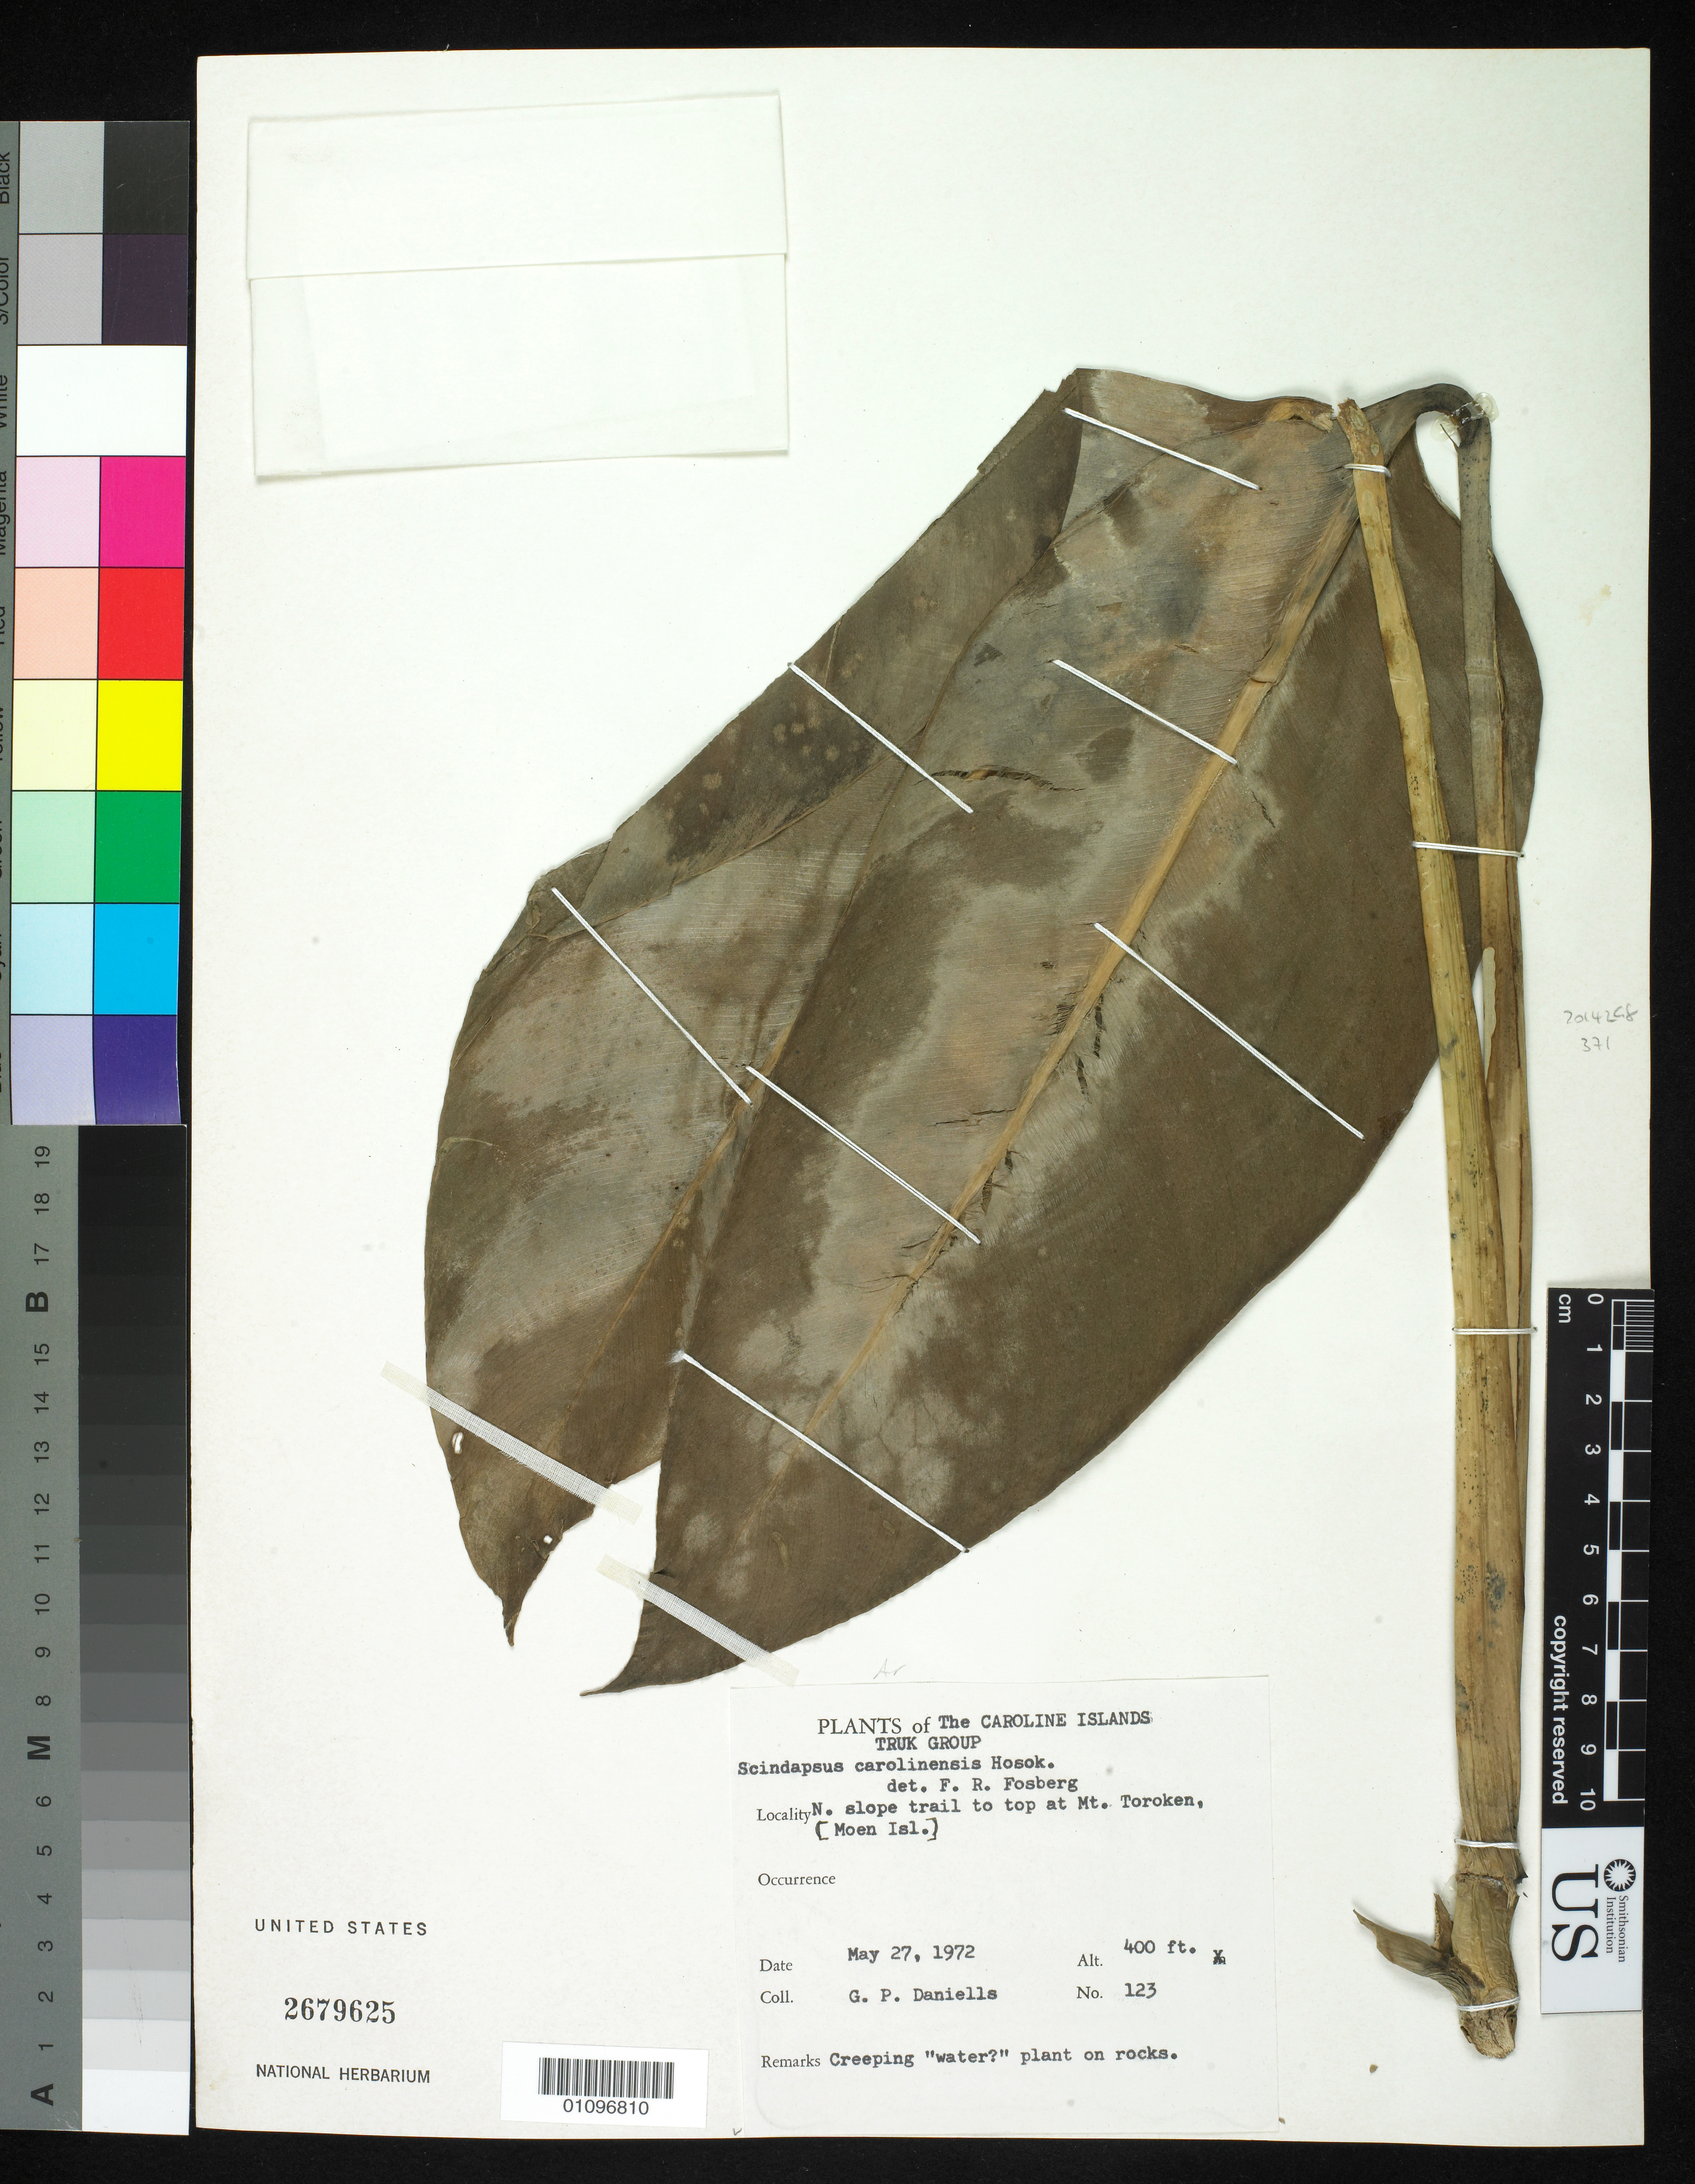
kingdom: Plantae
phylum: Tracheophyta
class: Liliopsida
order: Alismatales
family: Araceae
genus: Scindapsus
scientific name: Scindapsus carolinensis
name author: Hosok.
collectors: G. Daniells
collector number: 123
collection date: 1972-05-27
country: Micronesia, Federated States of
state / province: Truk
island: Moen [Wono]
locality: Mt. Tonoken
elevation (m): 122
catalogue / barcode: US 2679625